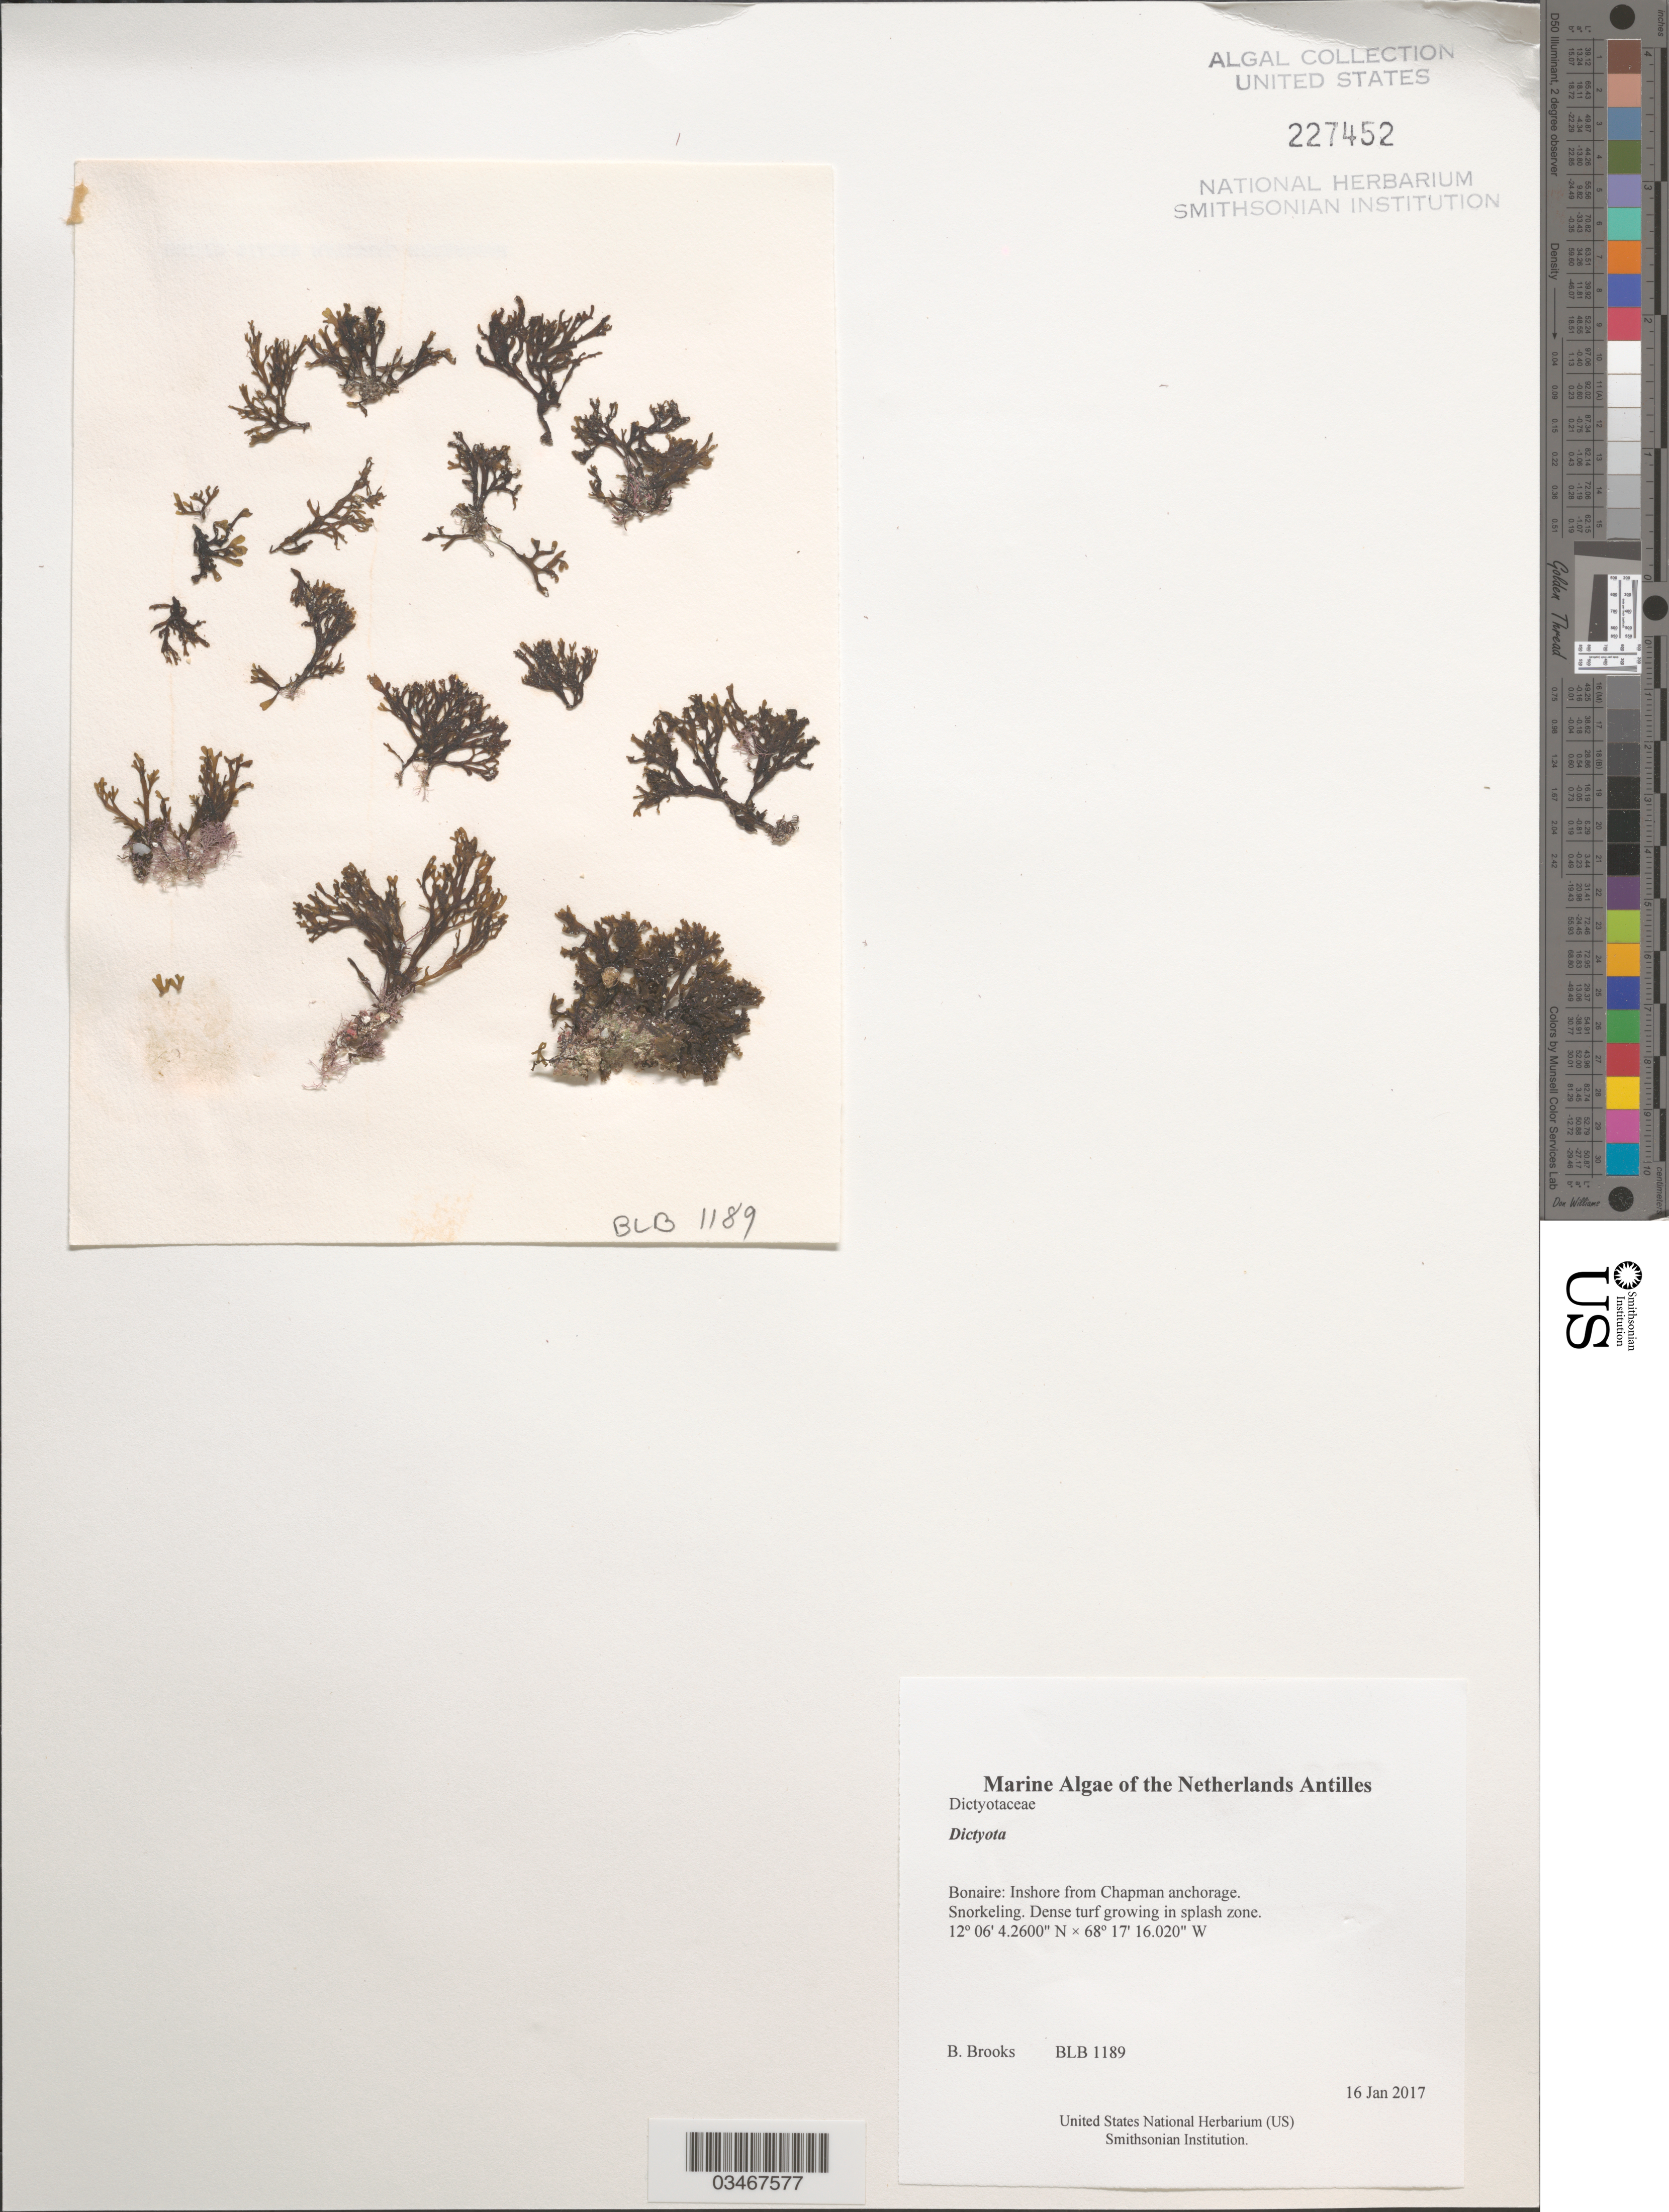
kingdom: Chromista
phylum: Ochrophyta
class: Phaeophyceae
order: Dictyotales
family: Dictyotaceae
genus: Dictyota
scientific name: Dictyota sp.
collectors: B. Brooks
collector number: BLB 1189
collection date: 2017-01-16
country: Netherlands Antilles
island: Bonaire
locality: Inshore from Chapman anchorage. Snorkeling.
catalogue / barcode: US 227452